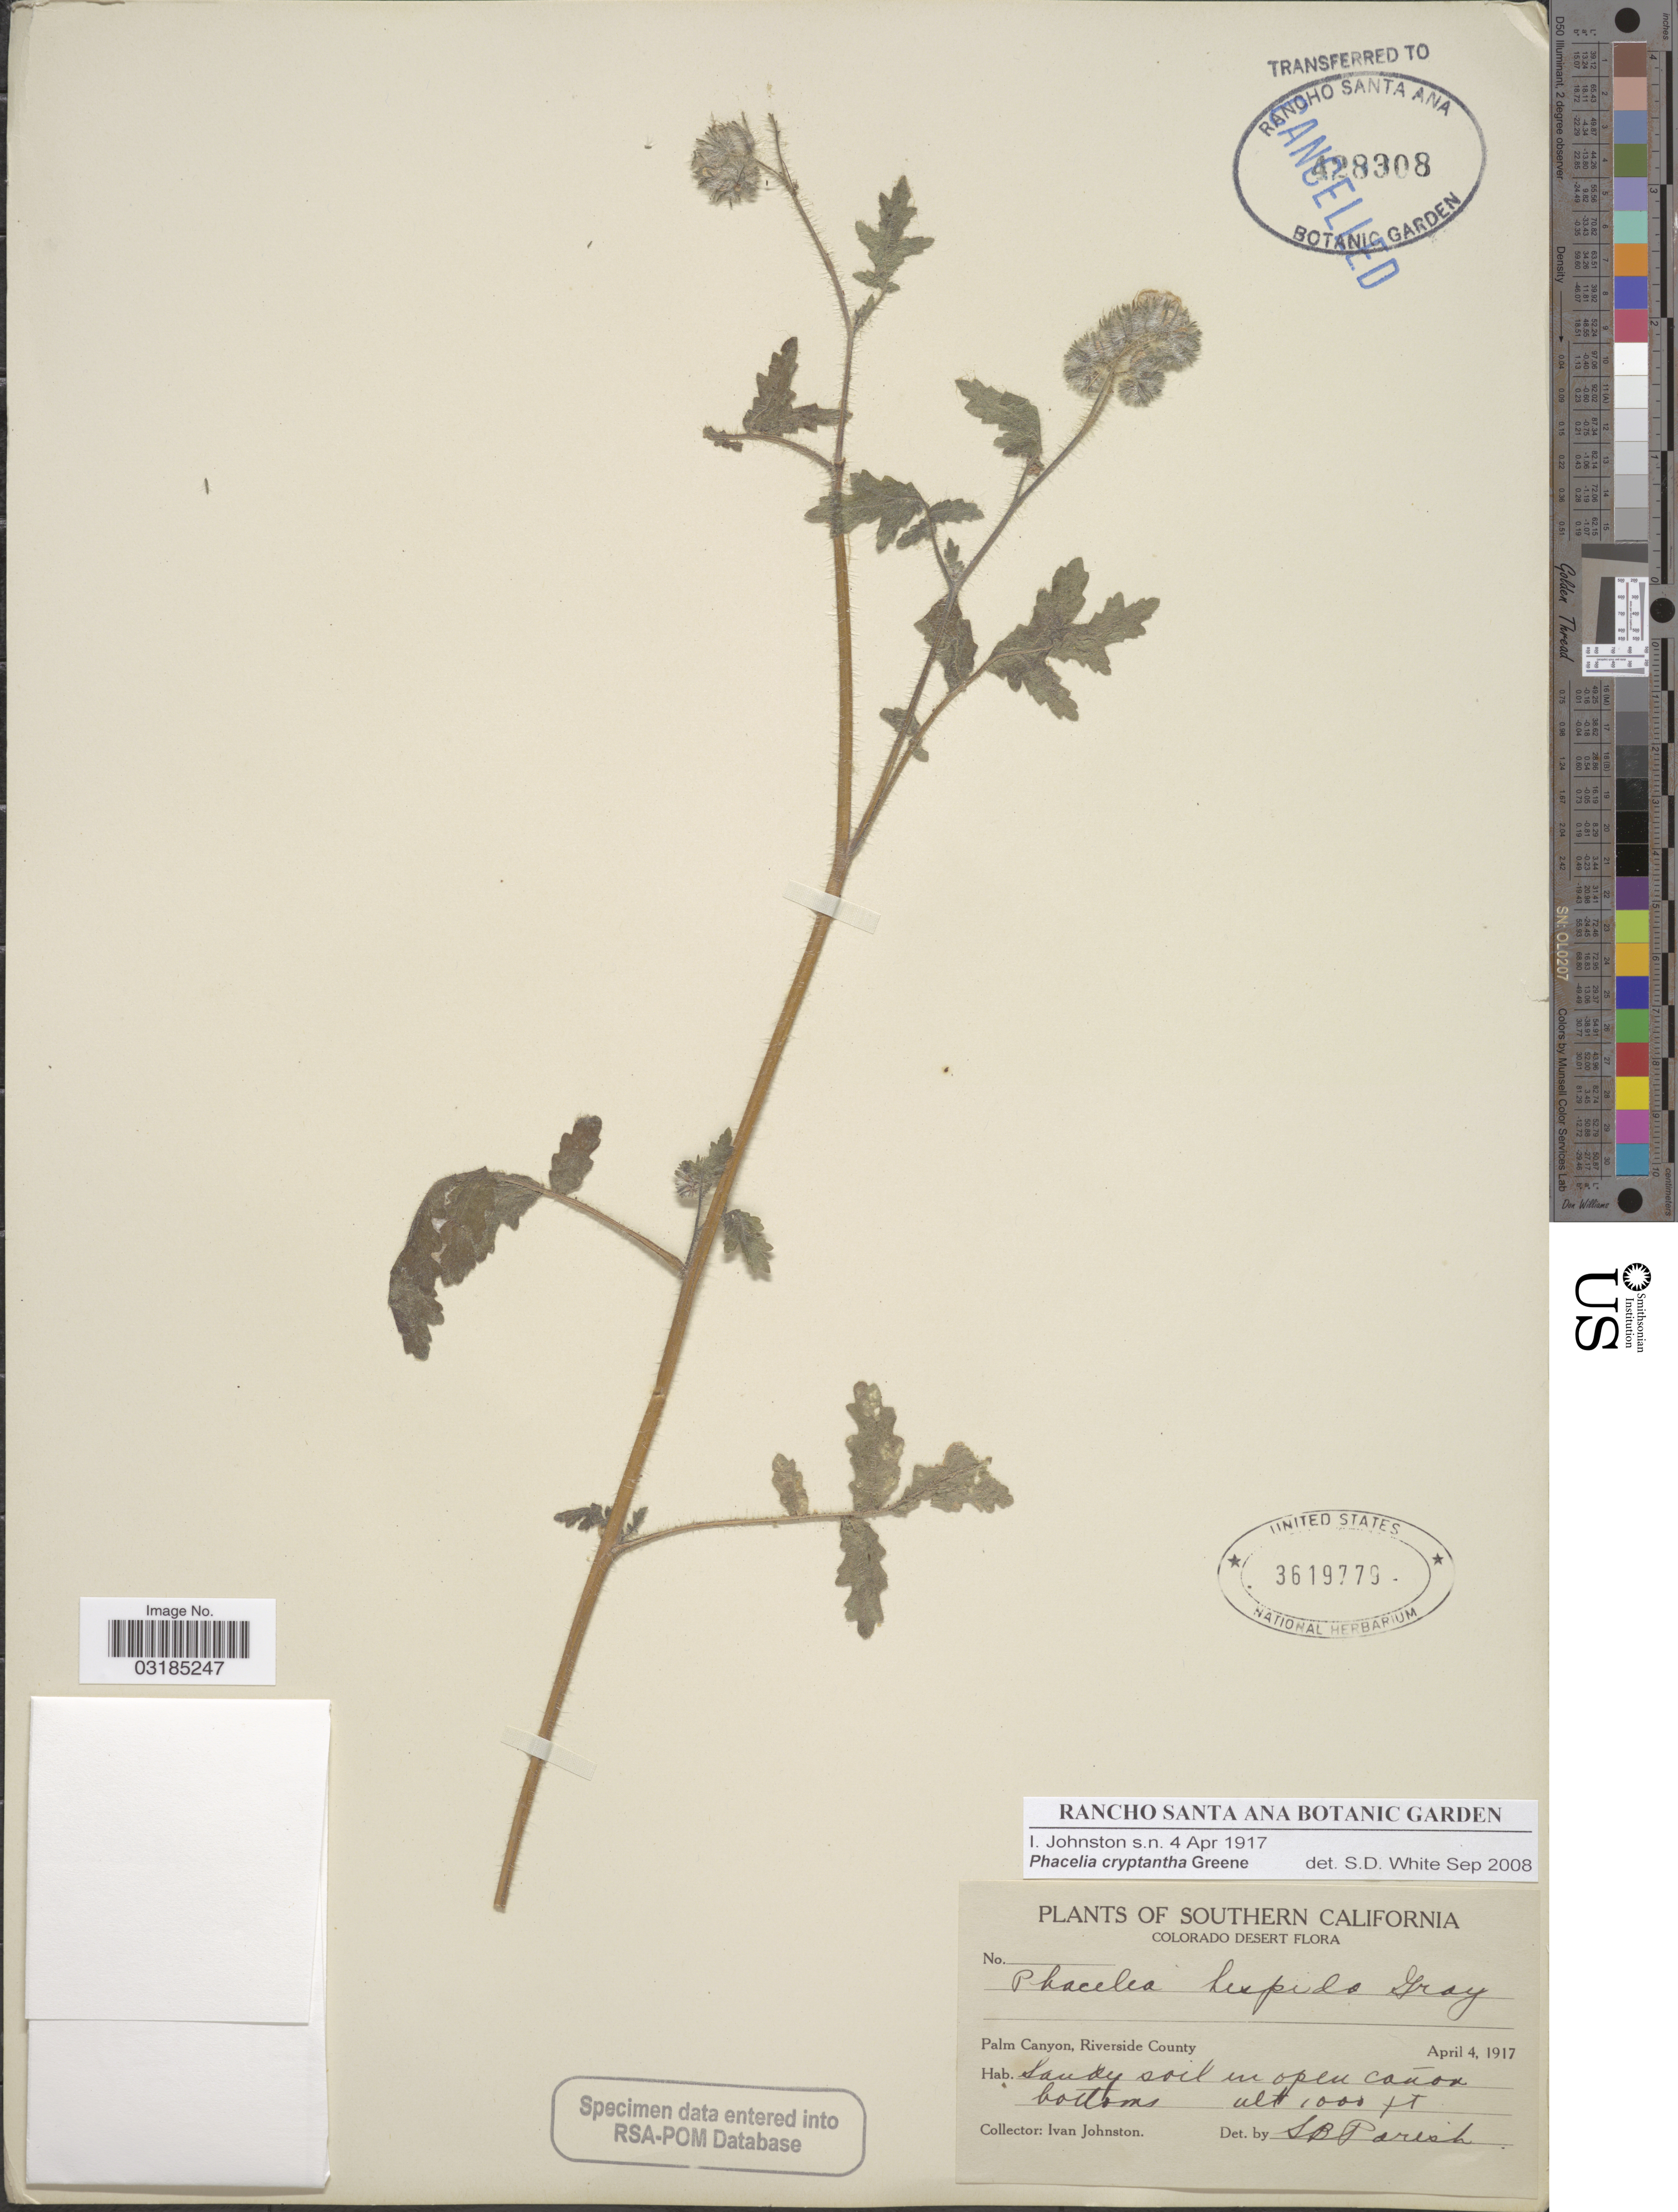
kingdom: Plantae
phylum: Tracheophyta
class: Magnoliopsida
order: Boraginales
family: Hydrophyllaceae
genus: Phacelia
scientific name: Phacelia cryptantha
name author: Greene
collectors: I.M. Johnston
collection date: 1917-04-04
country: United States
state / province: California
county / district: Riverside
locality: Southern California. Colorado Desert. Palm Canyon, Riverside County.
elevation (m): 305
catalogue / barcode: US 3619779